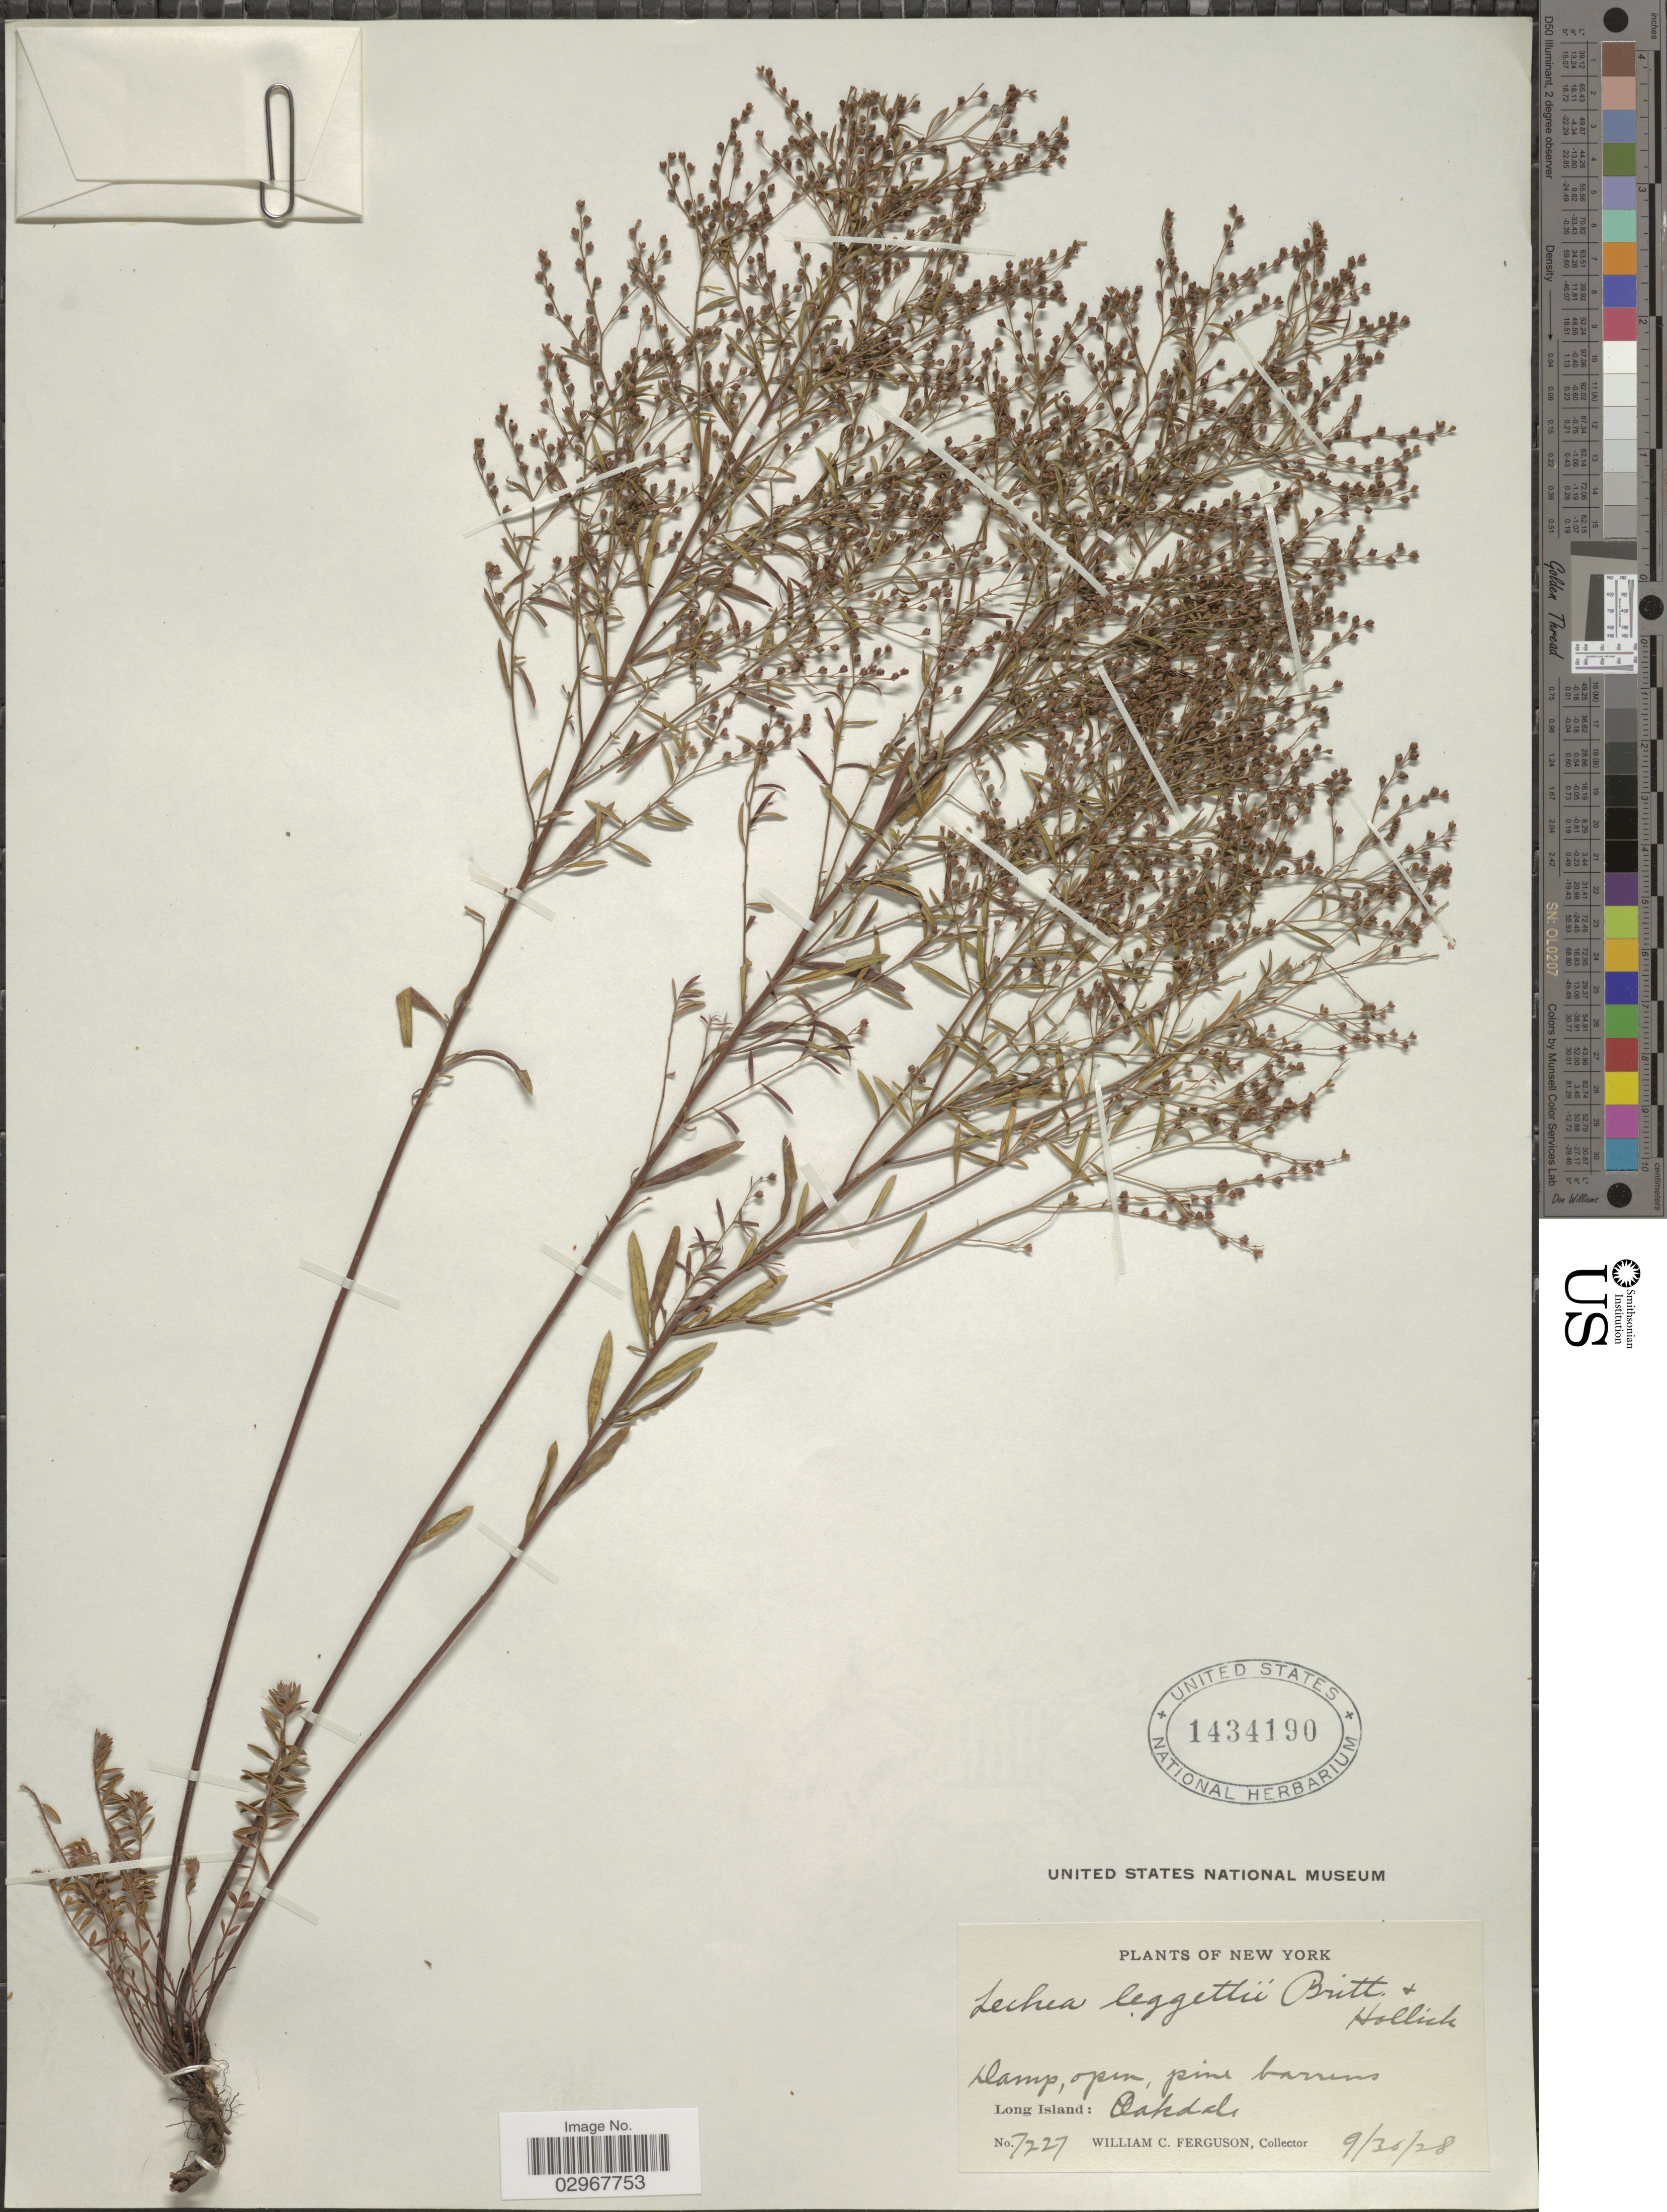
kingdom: Plantae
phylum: Tracheophyta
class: Magnoliopsida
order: Malvales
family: Cistaceae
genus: Lechea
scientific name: Lechea leggettii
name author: Britton & Hollick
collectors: W. Ferguson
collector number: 7227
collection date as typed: Transcribed d/m/y: 30/9/28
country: United States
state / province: New York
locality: Long Island: Oakdale.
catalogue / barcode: US 1434192